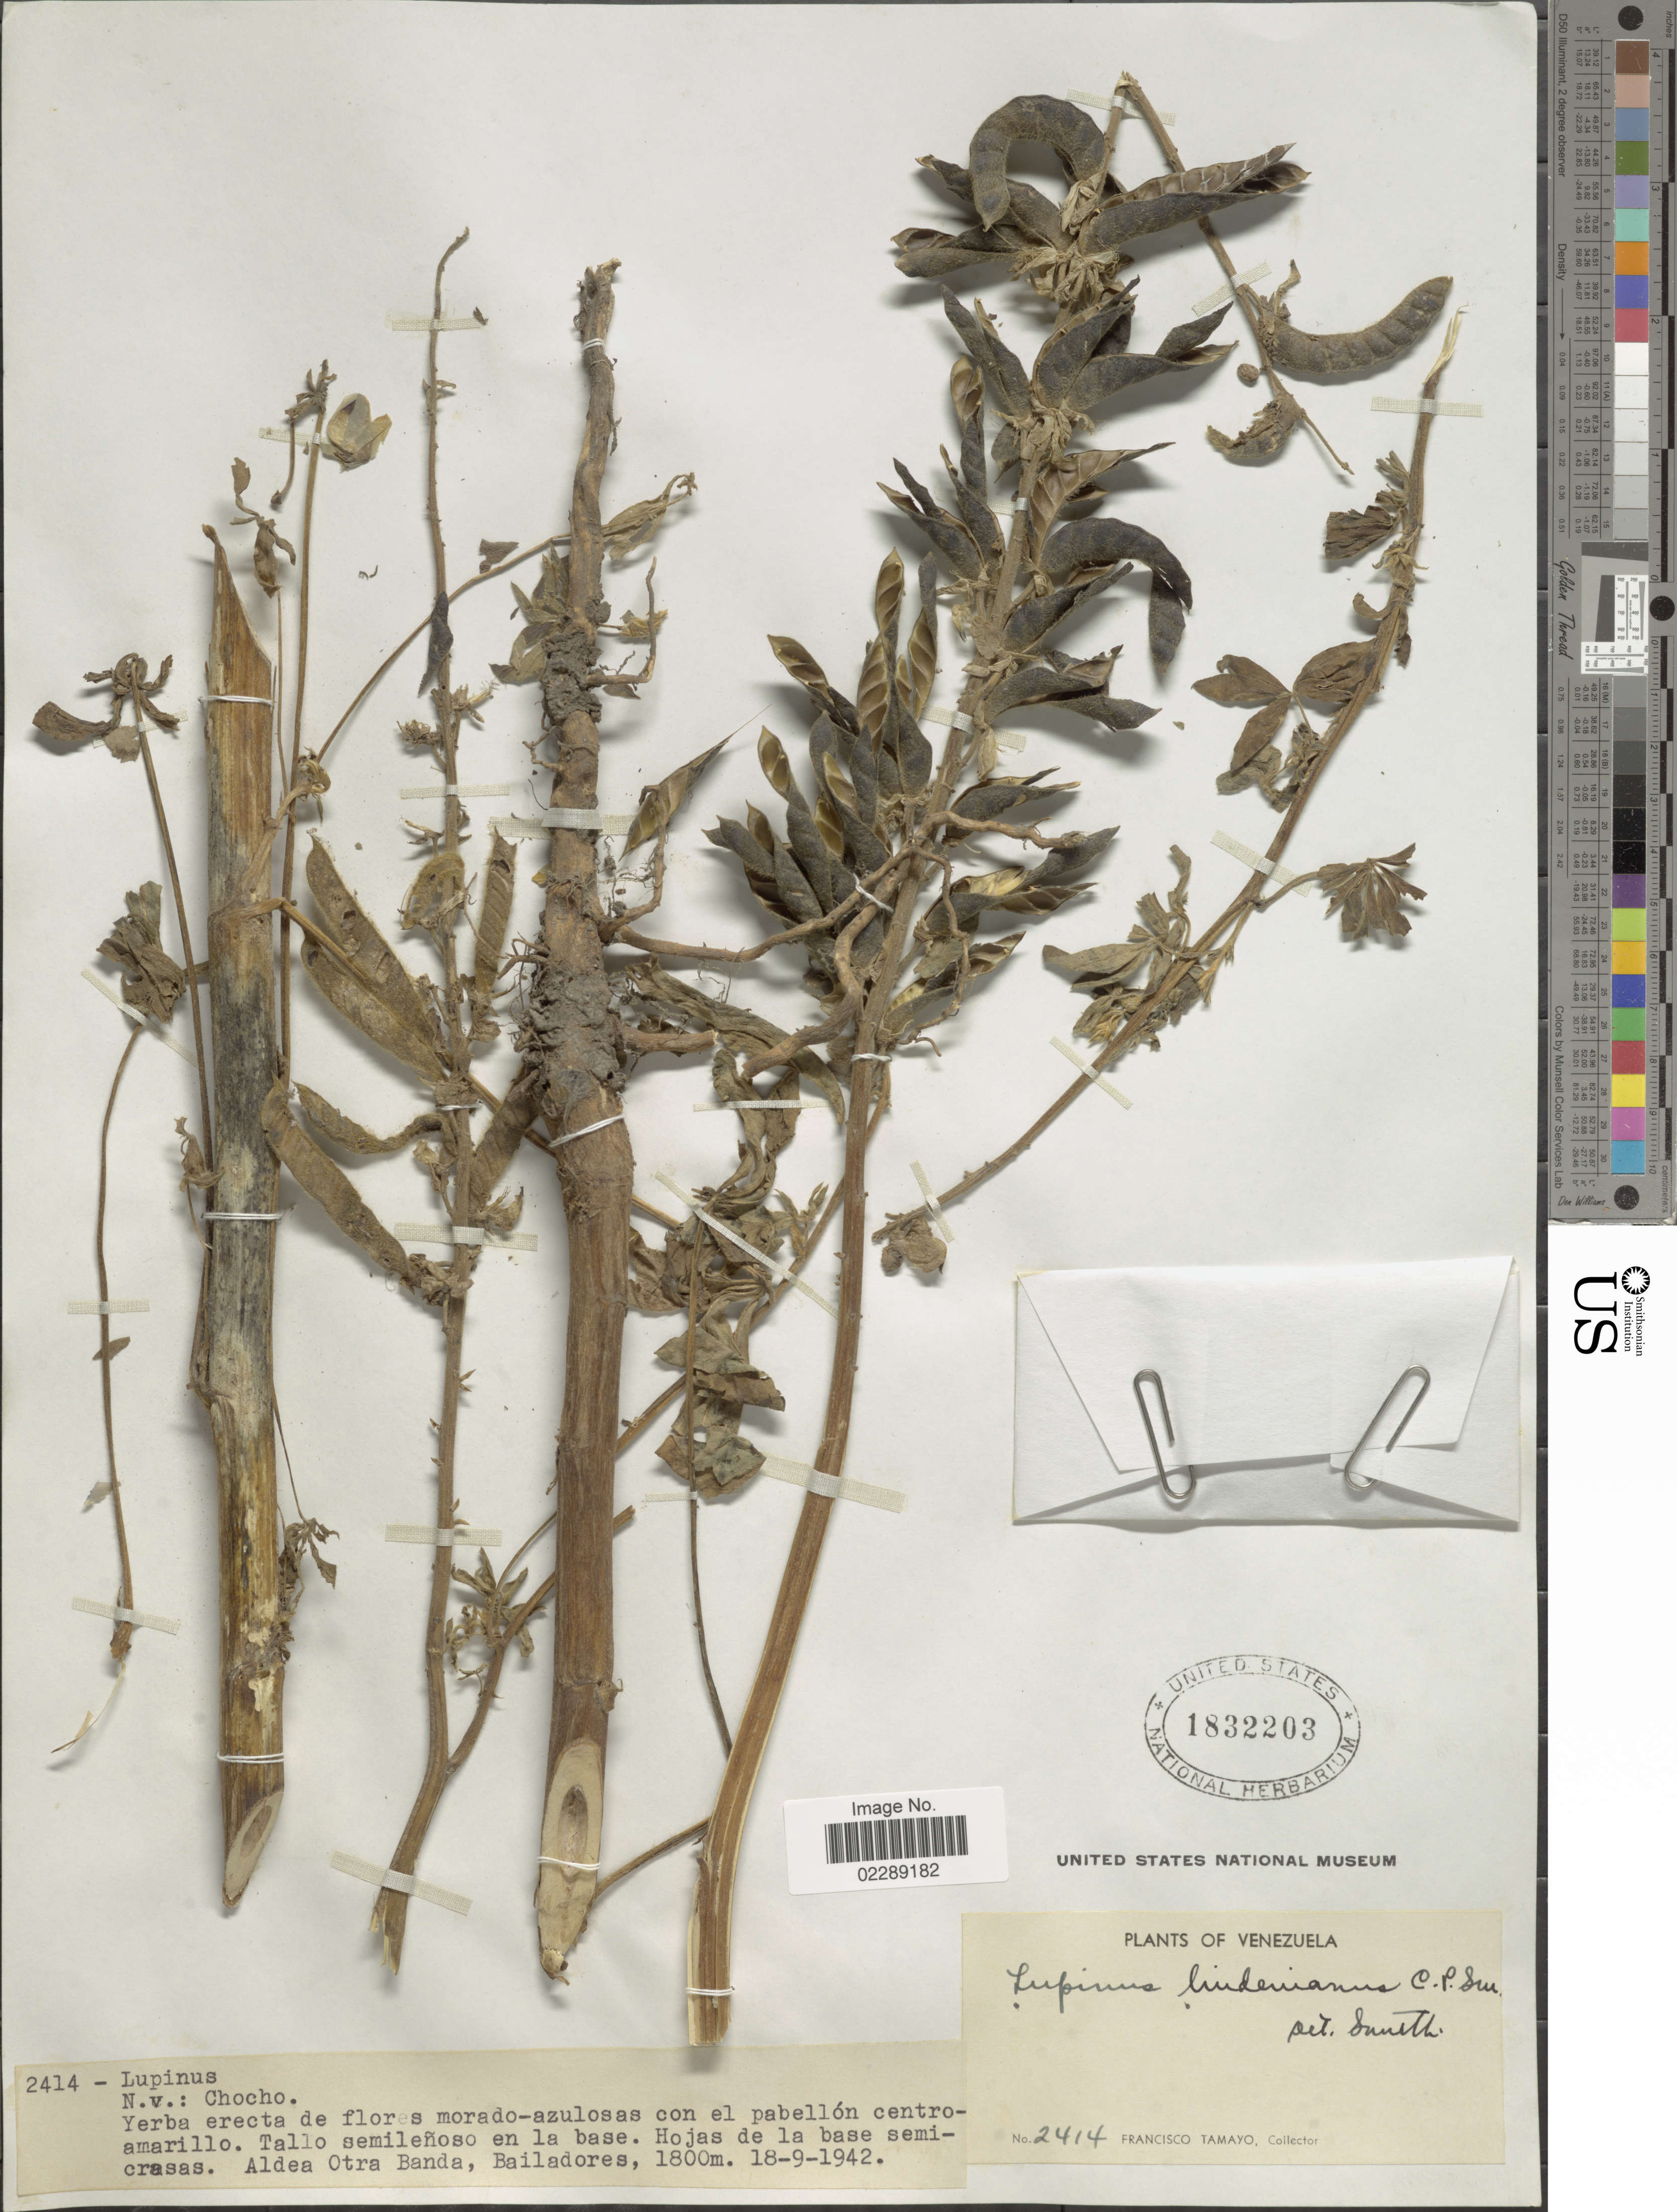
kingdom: Plantae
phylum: Tracheophyta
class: Magnoliopsida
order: Fabales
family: Fabaceae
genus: Lupinus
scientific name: Lupinus lindenianus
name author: C.P. Sm.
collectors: F. Tamayo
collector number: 2414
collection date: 1942-09-18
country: Venezuela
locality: Aldea Otra Banda, Bailadores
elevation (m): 1800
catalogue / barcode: US 1832203